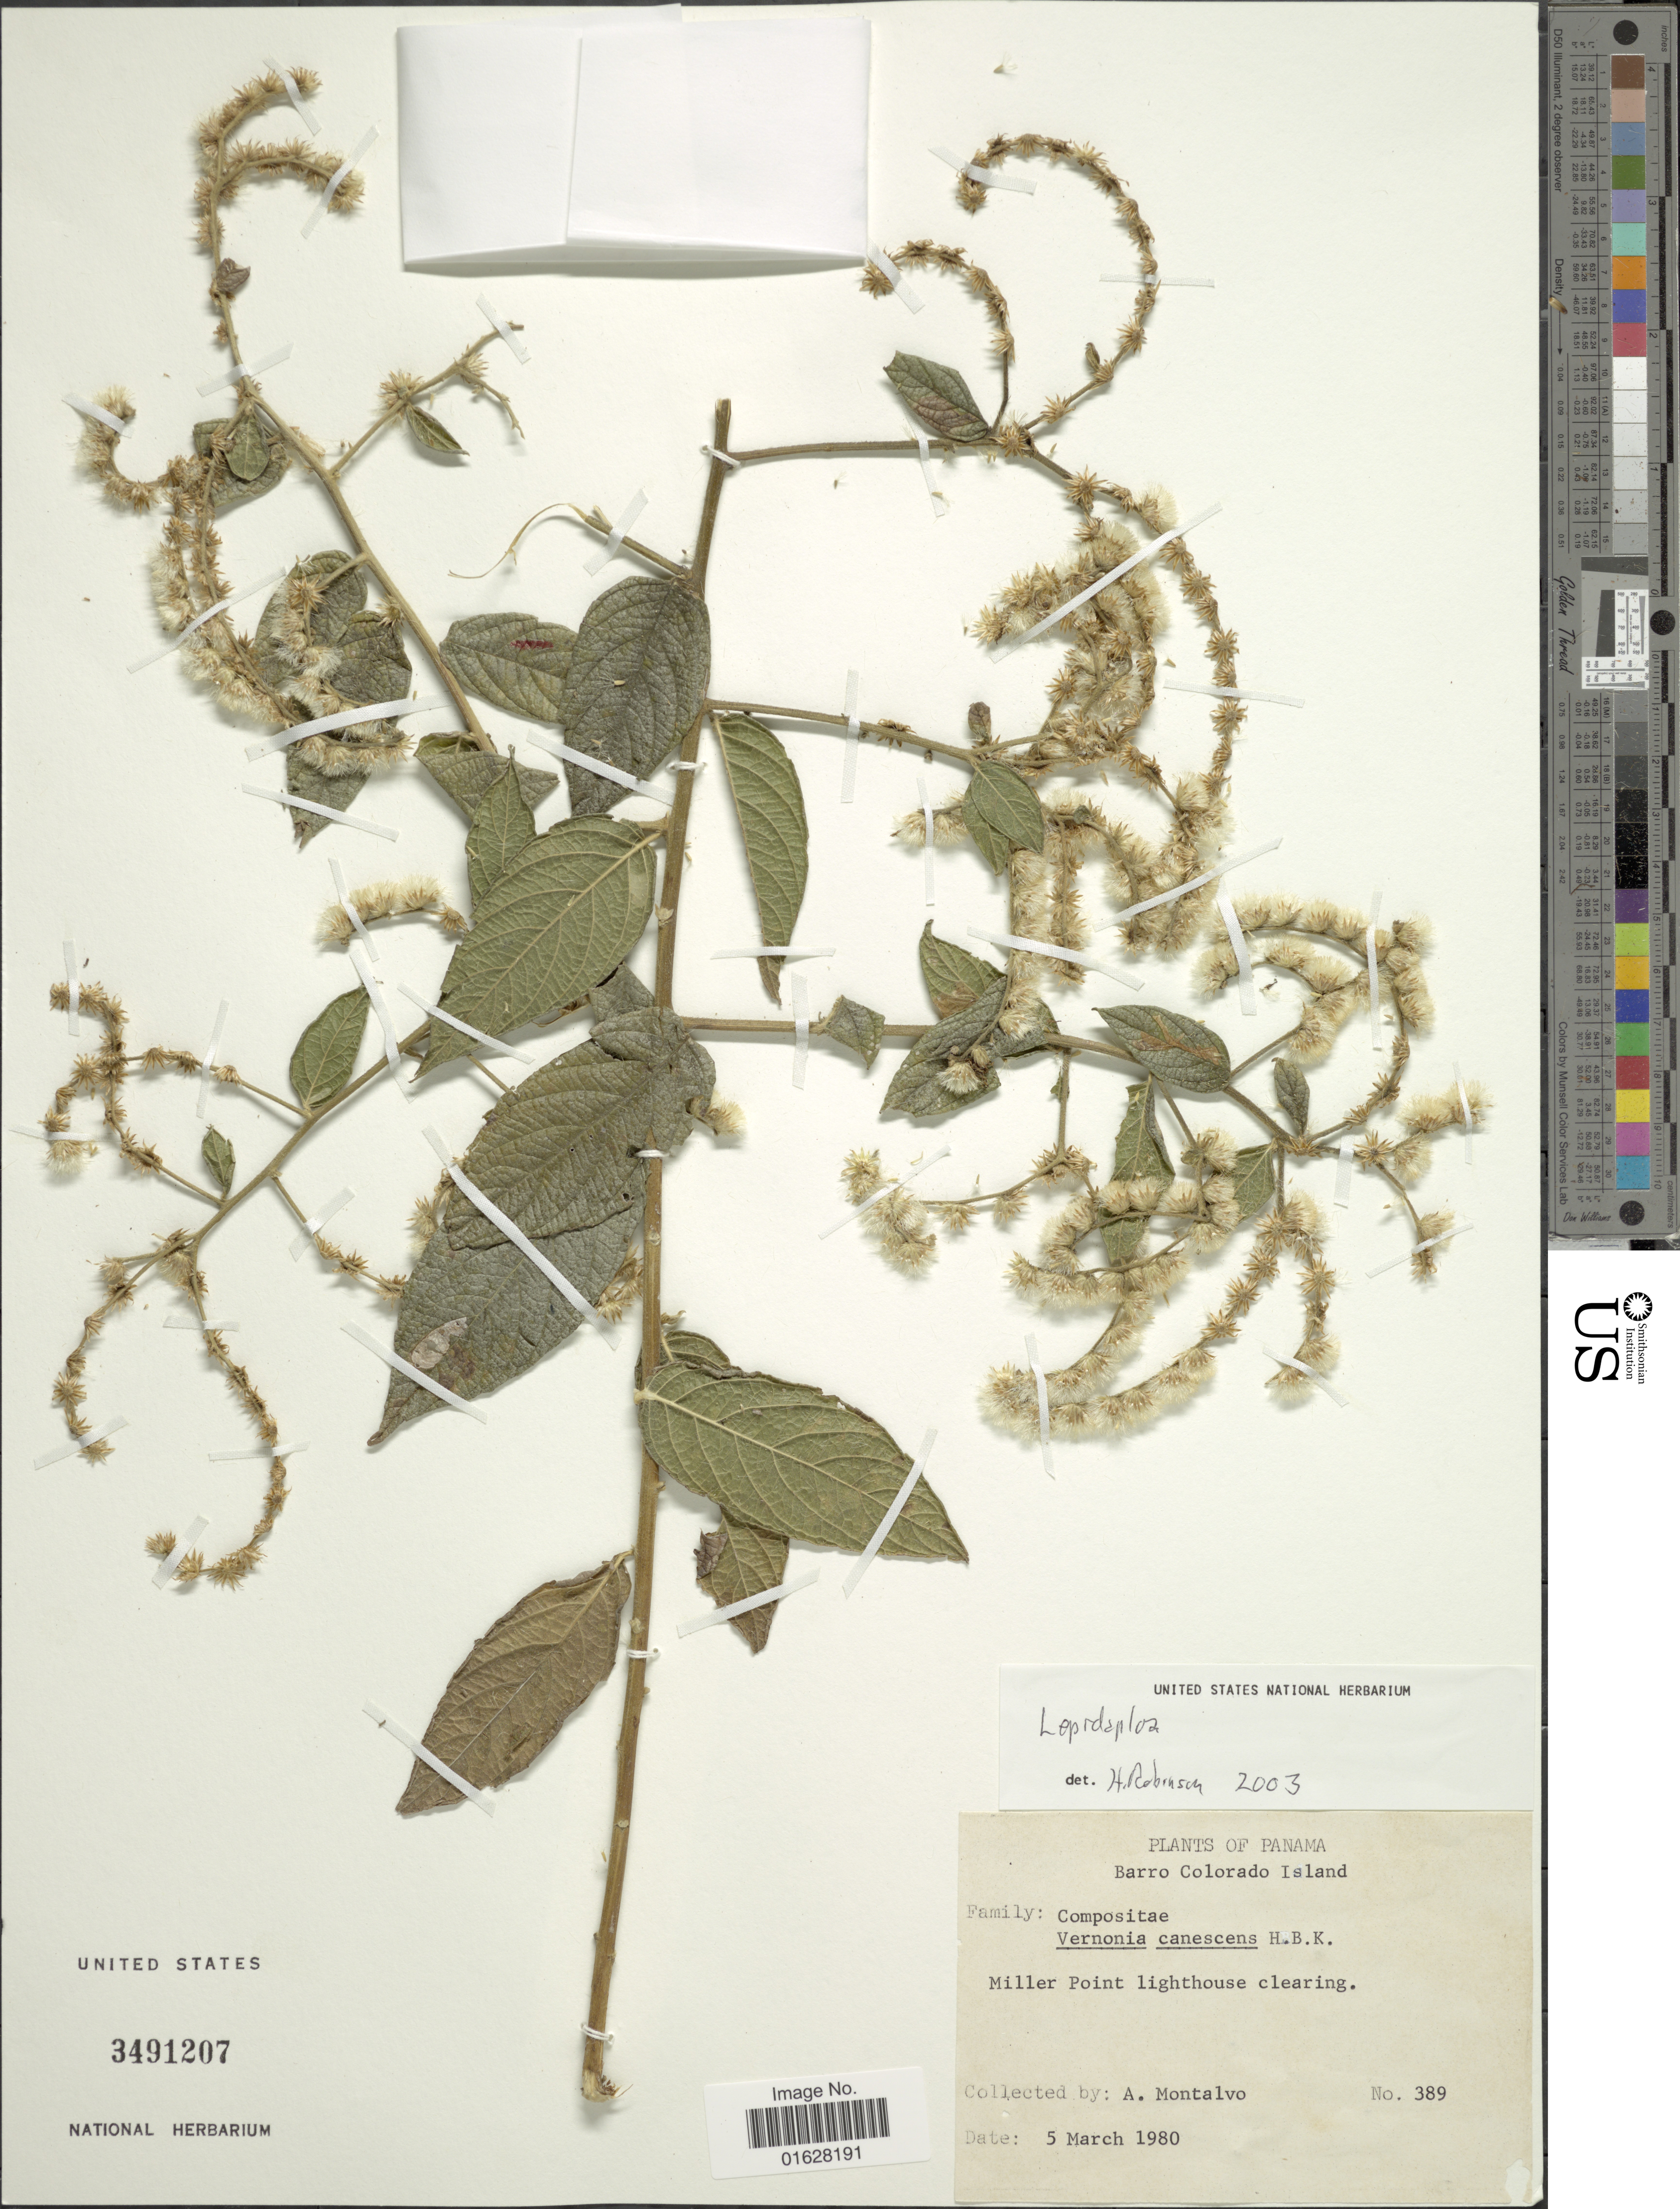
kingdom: Plantae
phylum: Tracheophyta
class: Magnoliopsida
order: Asterales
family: Asteraceae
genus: Lepidaploa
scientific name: Lepidaploa canescens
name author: (Kunth) H. Rob.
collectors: A. Montalvo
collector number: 389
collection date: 1980-03-05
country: Panama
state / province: Panamá Oeste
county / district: Canal Zone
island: Barro Colorado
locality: Barro Colorado Island, Miler Point lighthouse clearing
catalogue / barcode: US 3491207